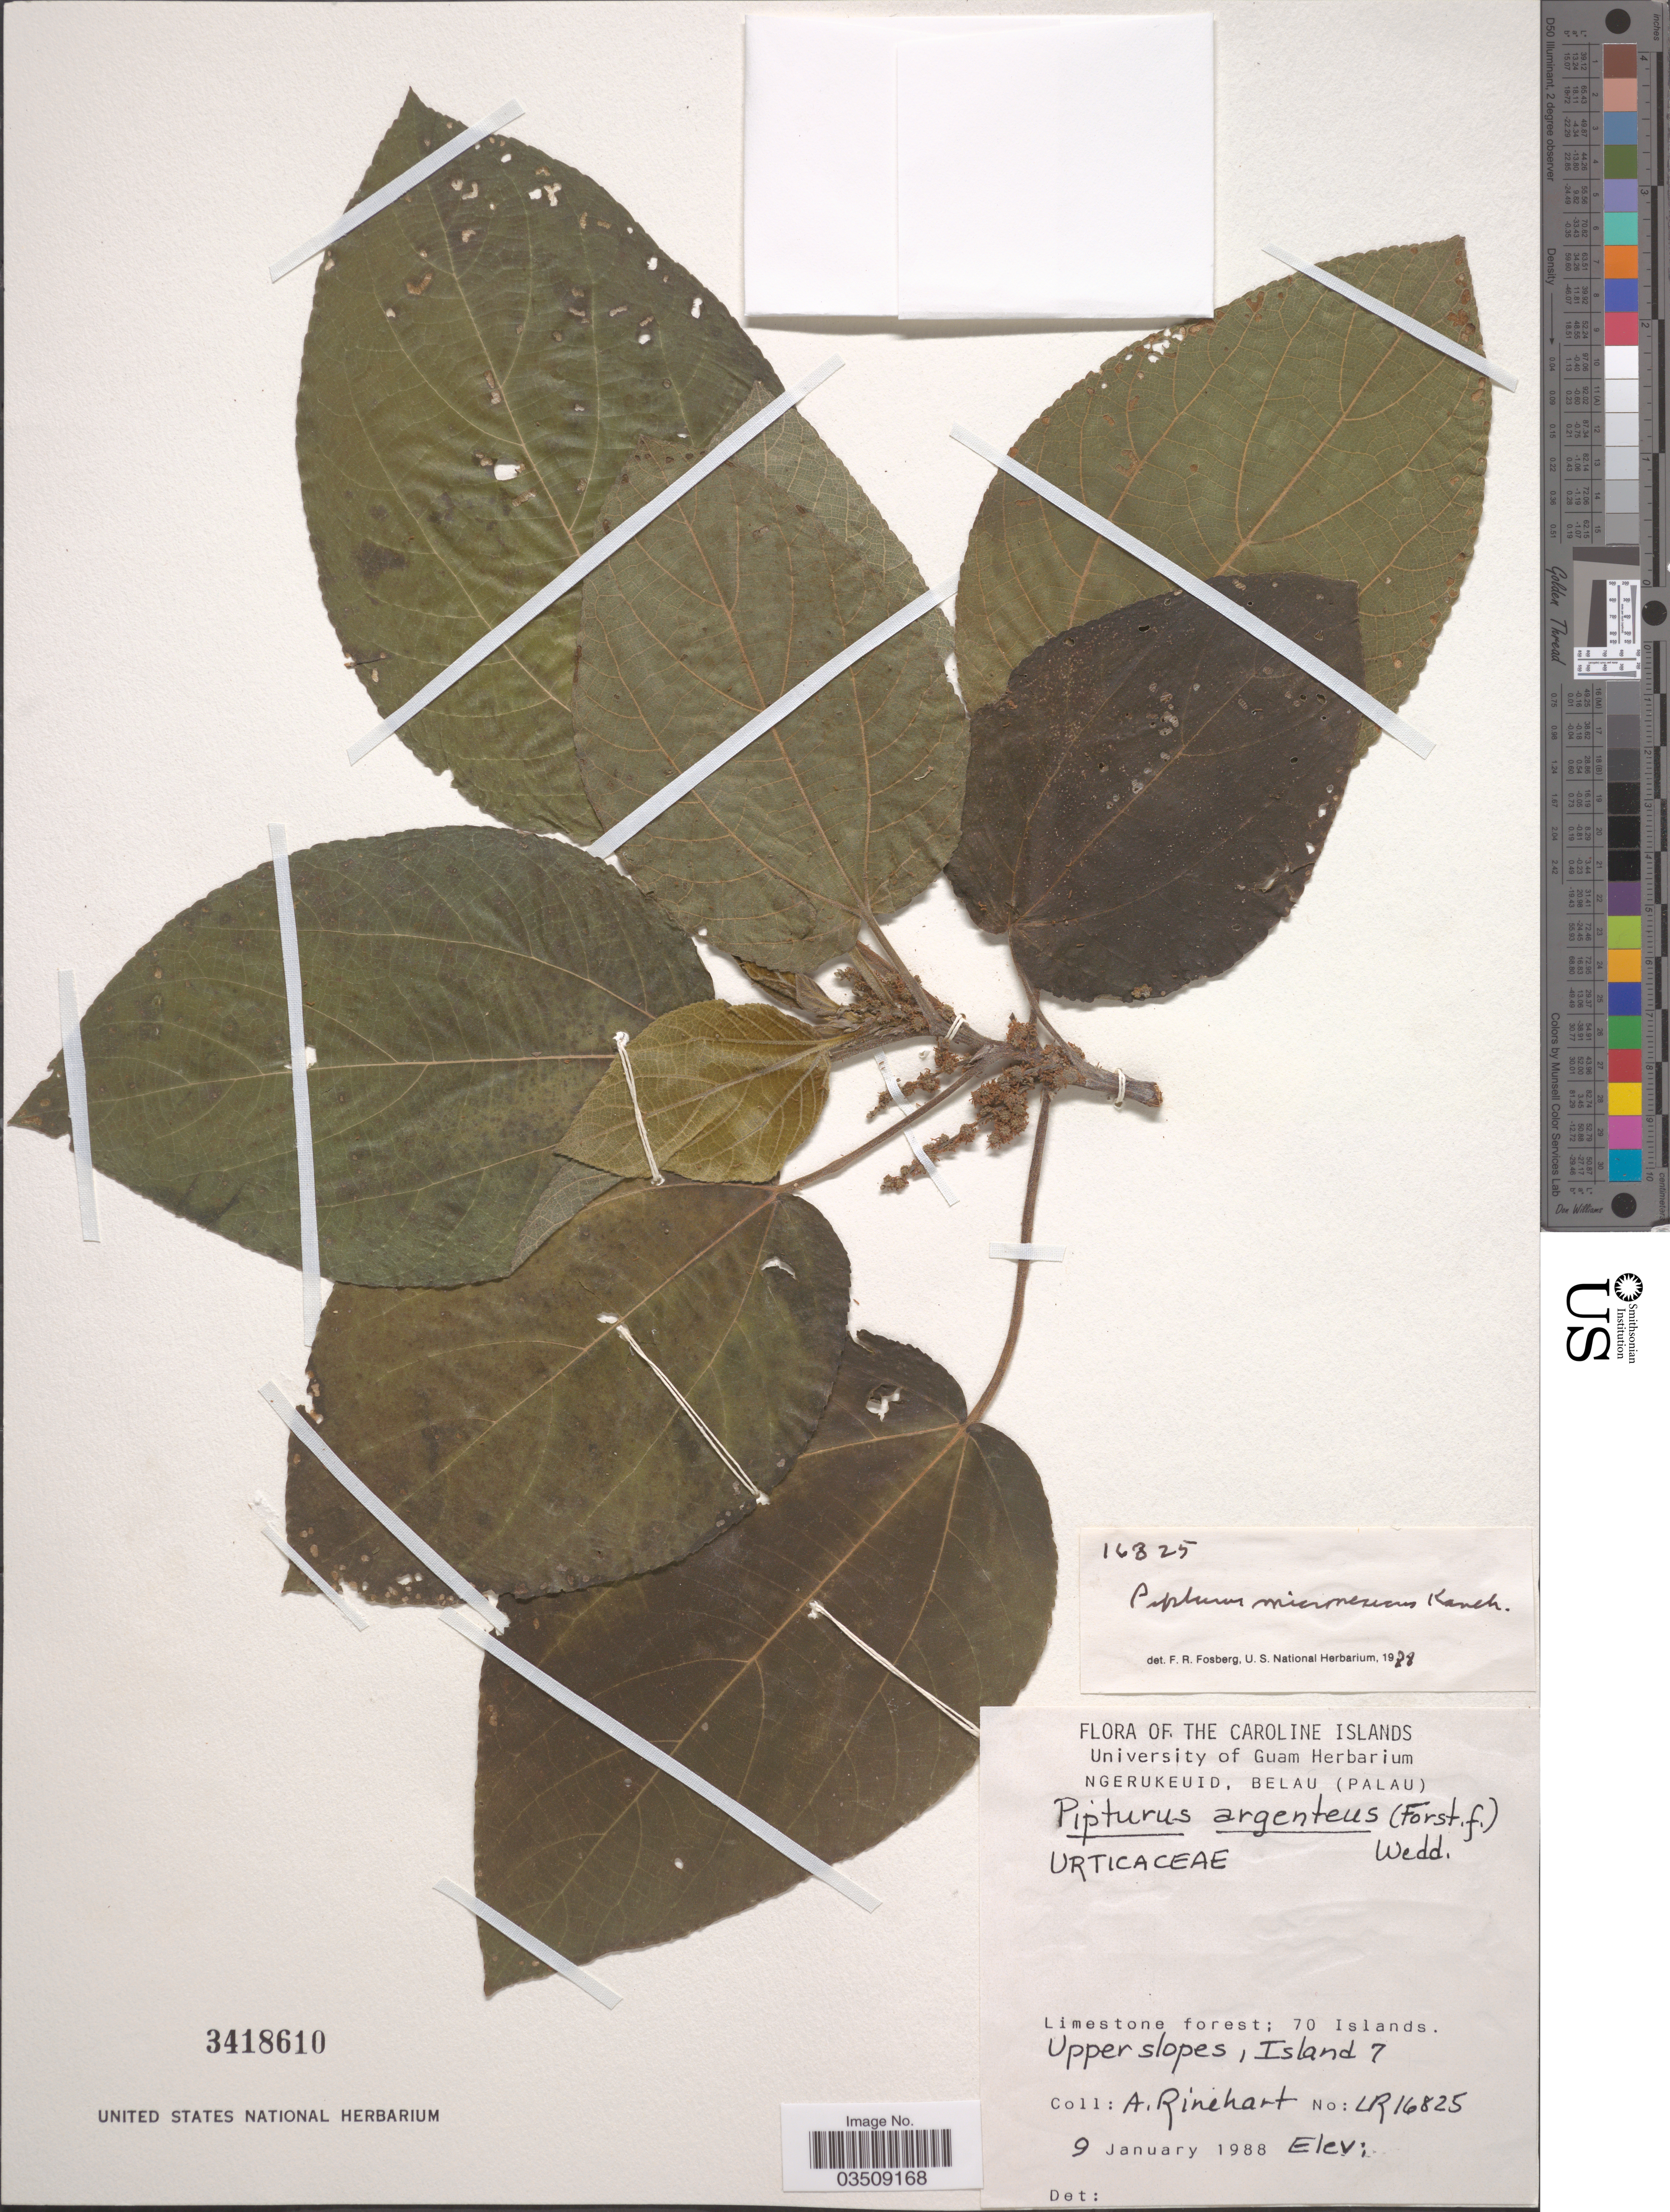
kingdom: Plantae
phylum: Tracheophyta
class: Magnoliopsida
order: Rosales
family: Urticaceae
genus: Pipturus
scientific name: Pipturus argenteus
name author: (G. Forst.) Wedd.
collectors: A. Rinehart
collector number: LR16825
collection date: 1988-01-09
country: Palau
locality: Caroline Islands. Limestone forest; 70 Islands. Upper slopes, Island 7.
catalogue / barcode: US 3418610